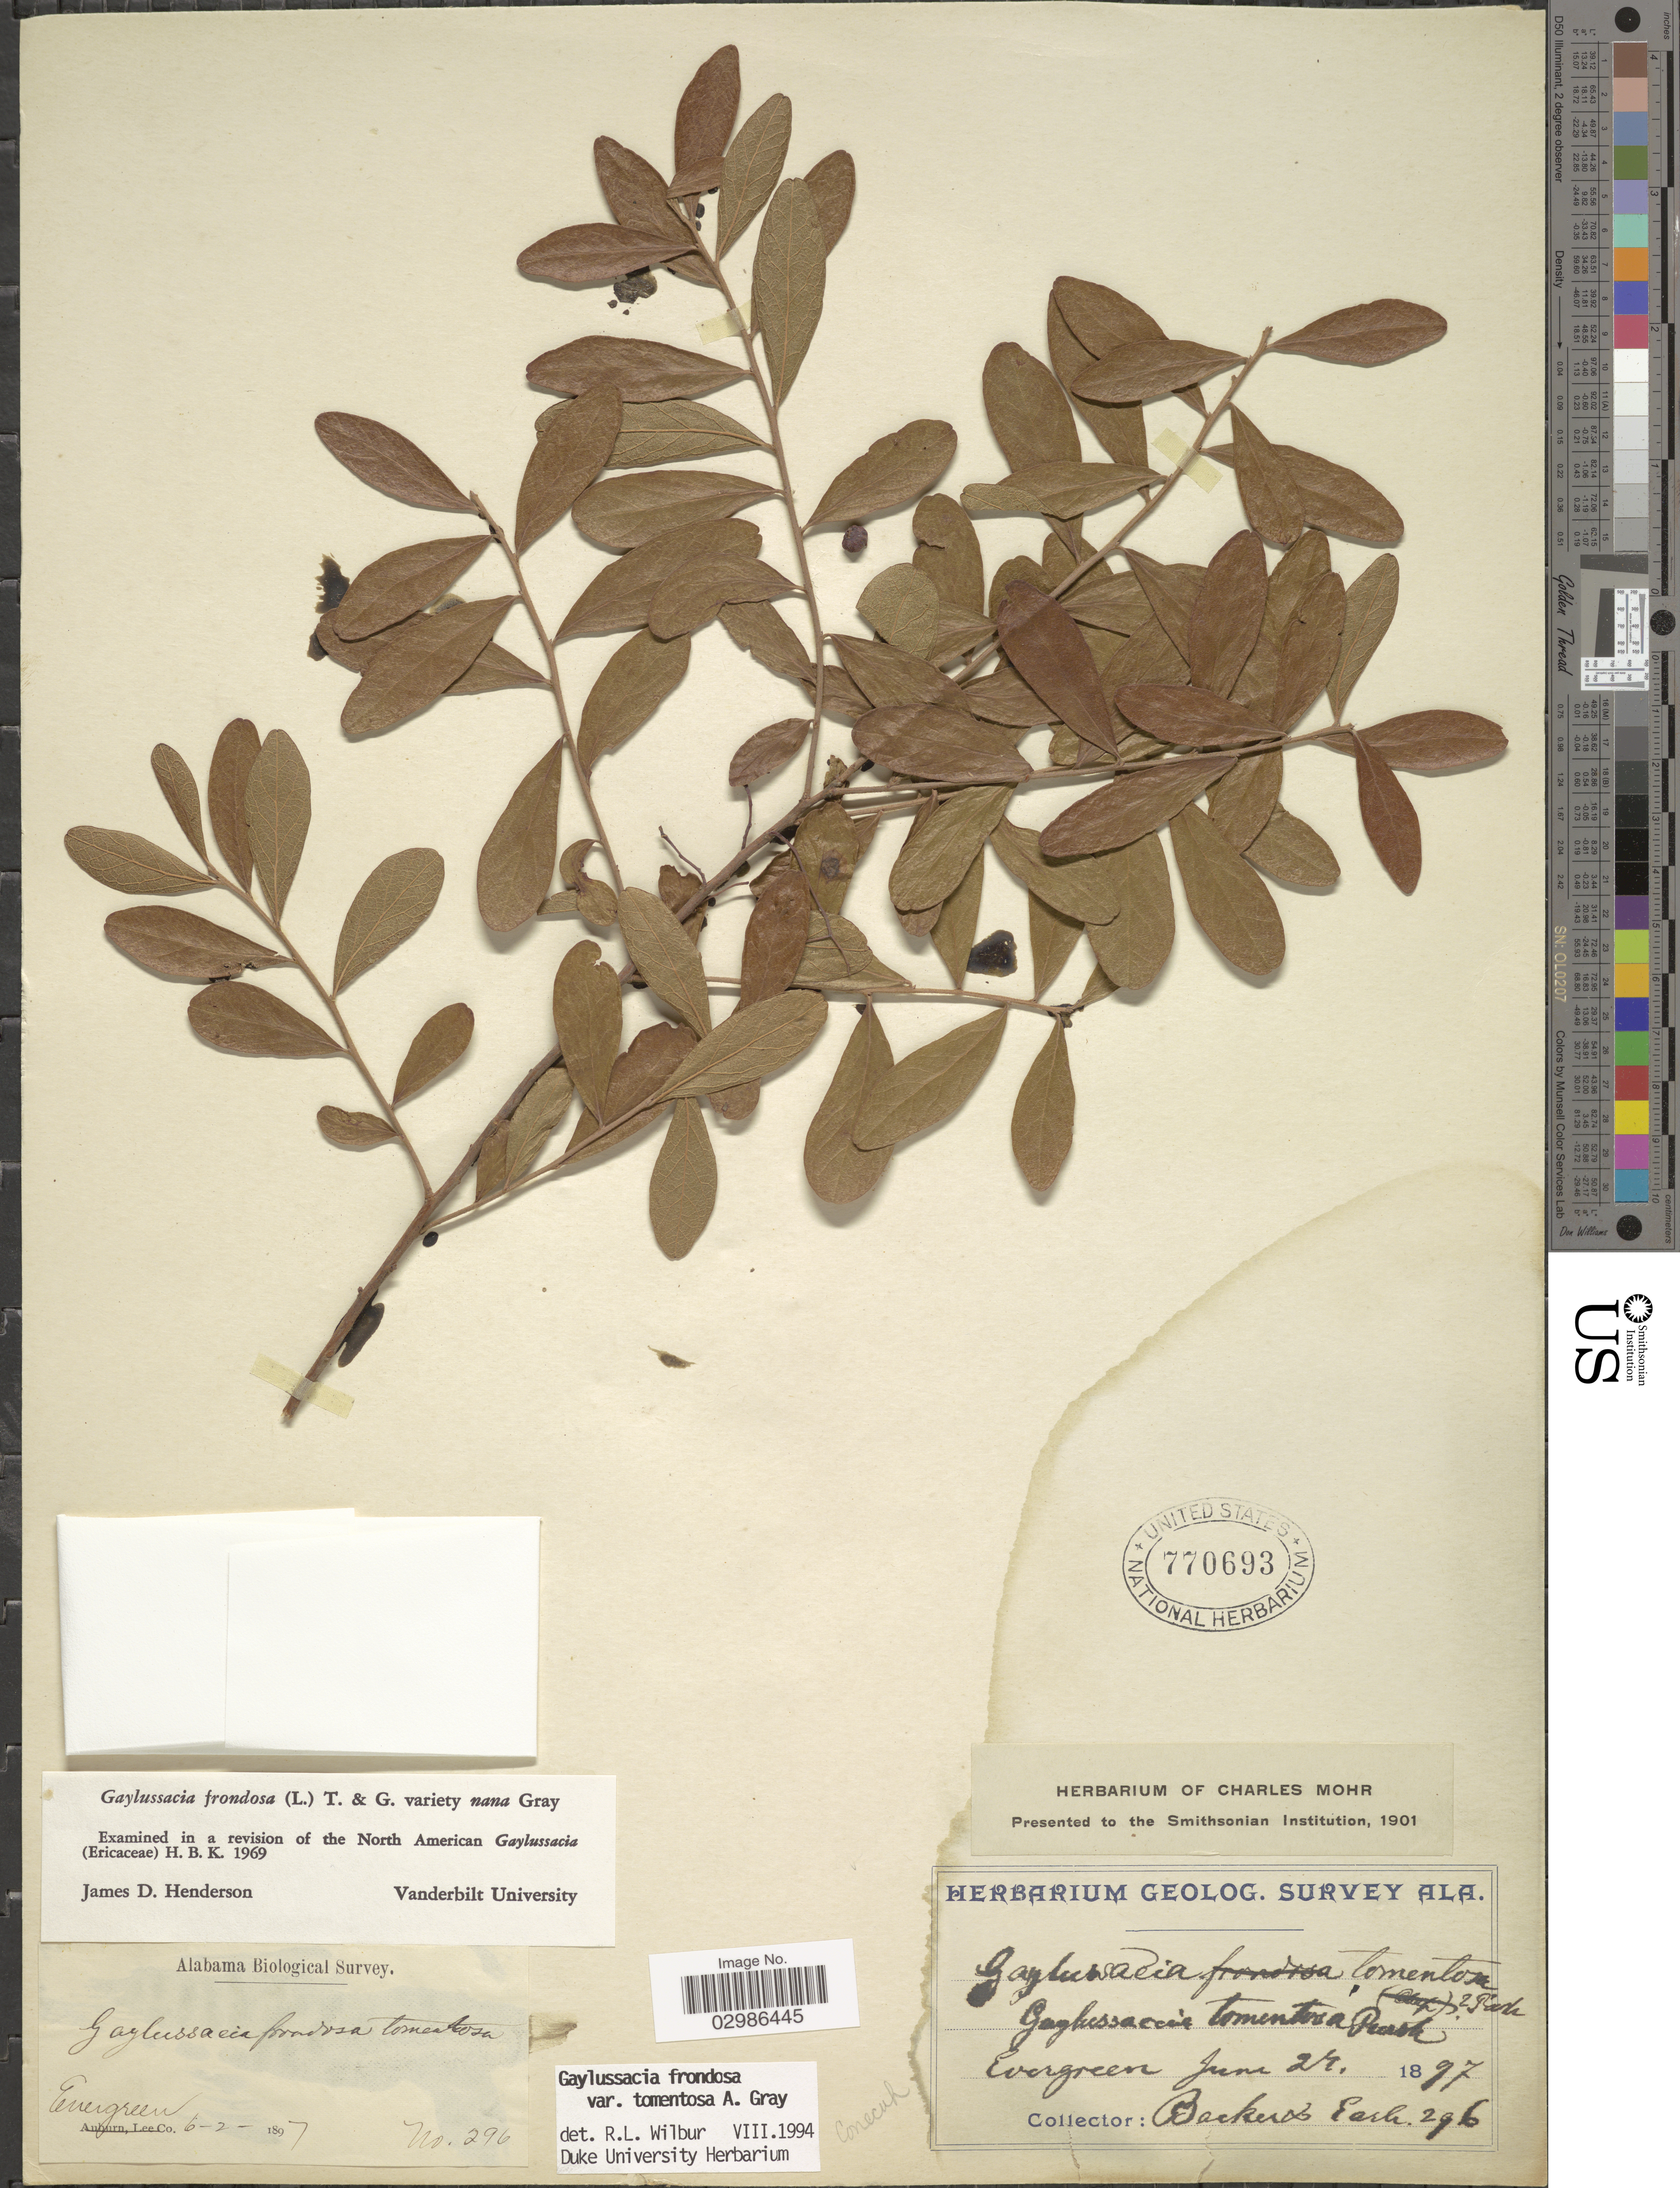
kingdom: Plantae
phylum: Tracheophyta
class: Magnoliopsida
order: Ericales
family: Ericaceae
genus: Gaylussacia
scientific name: Gaylussacia frondosa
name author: (L.) Torr. & A. Gray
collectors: Backer & -. Earle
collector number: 296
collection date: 1897-02-06/1897-06-24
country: United States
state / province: Alabama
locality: Evergreen. Conecuh.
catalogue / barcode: US 770693